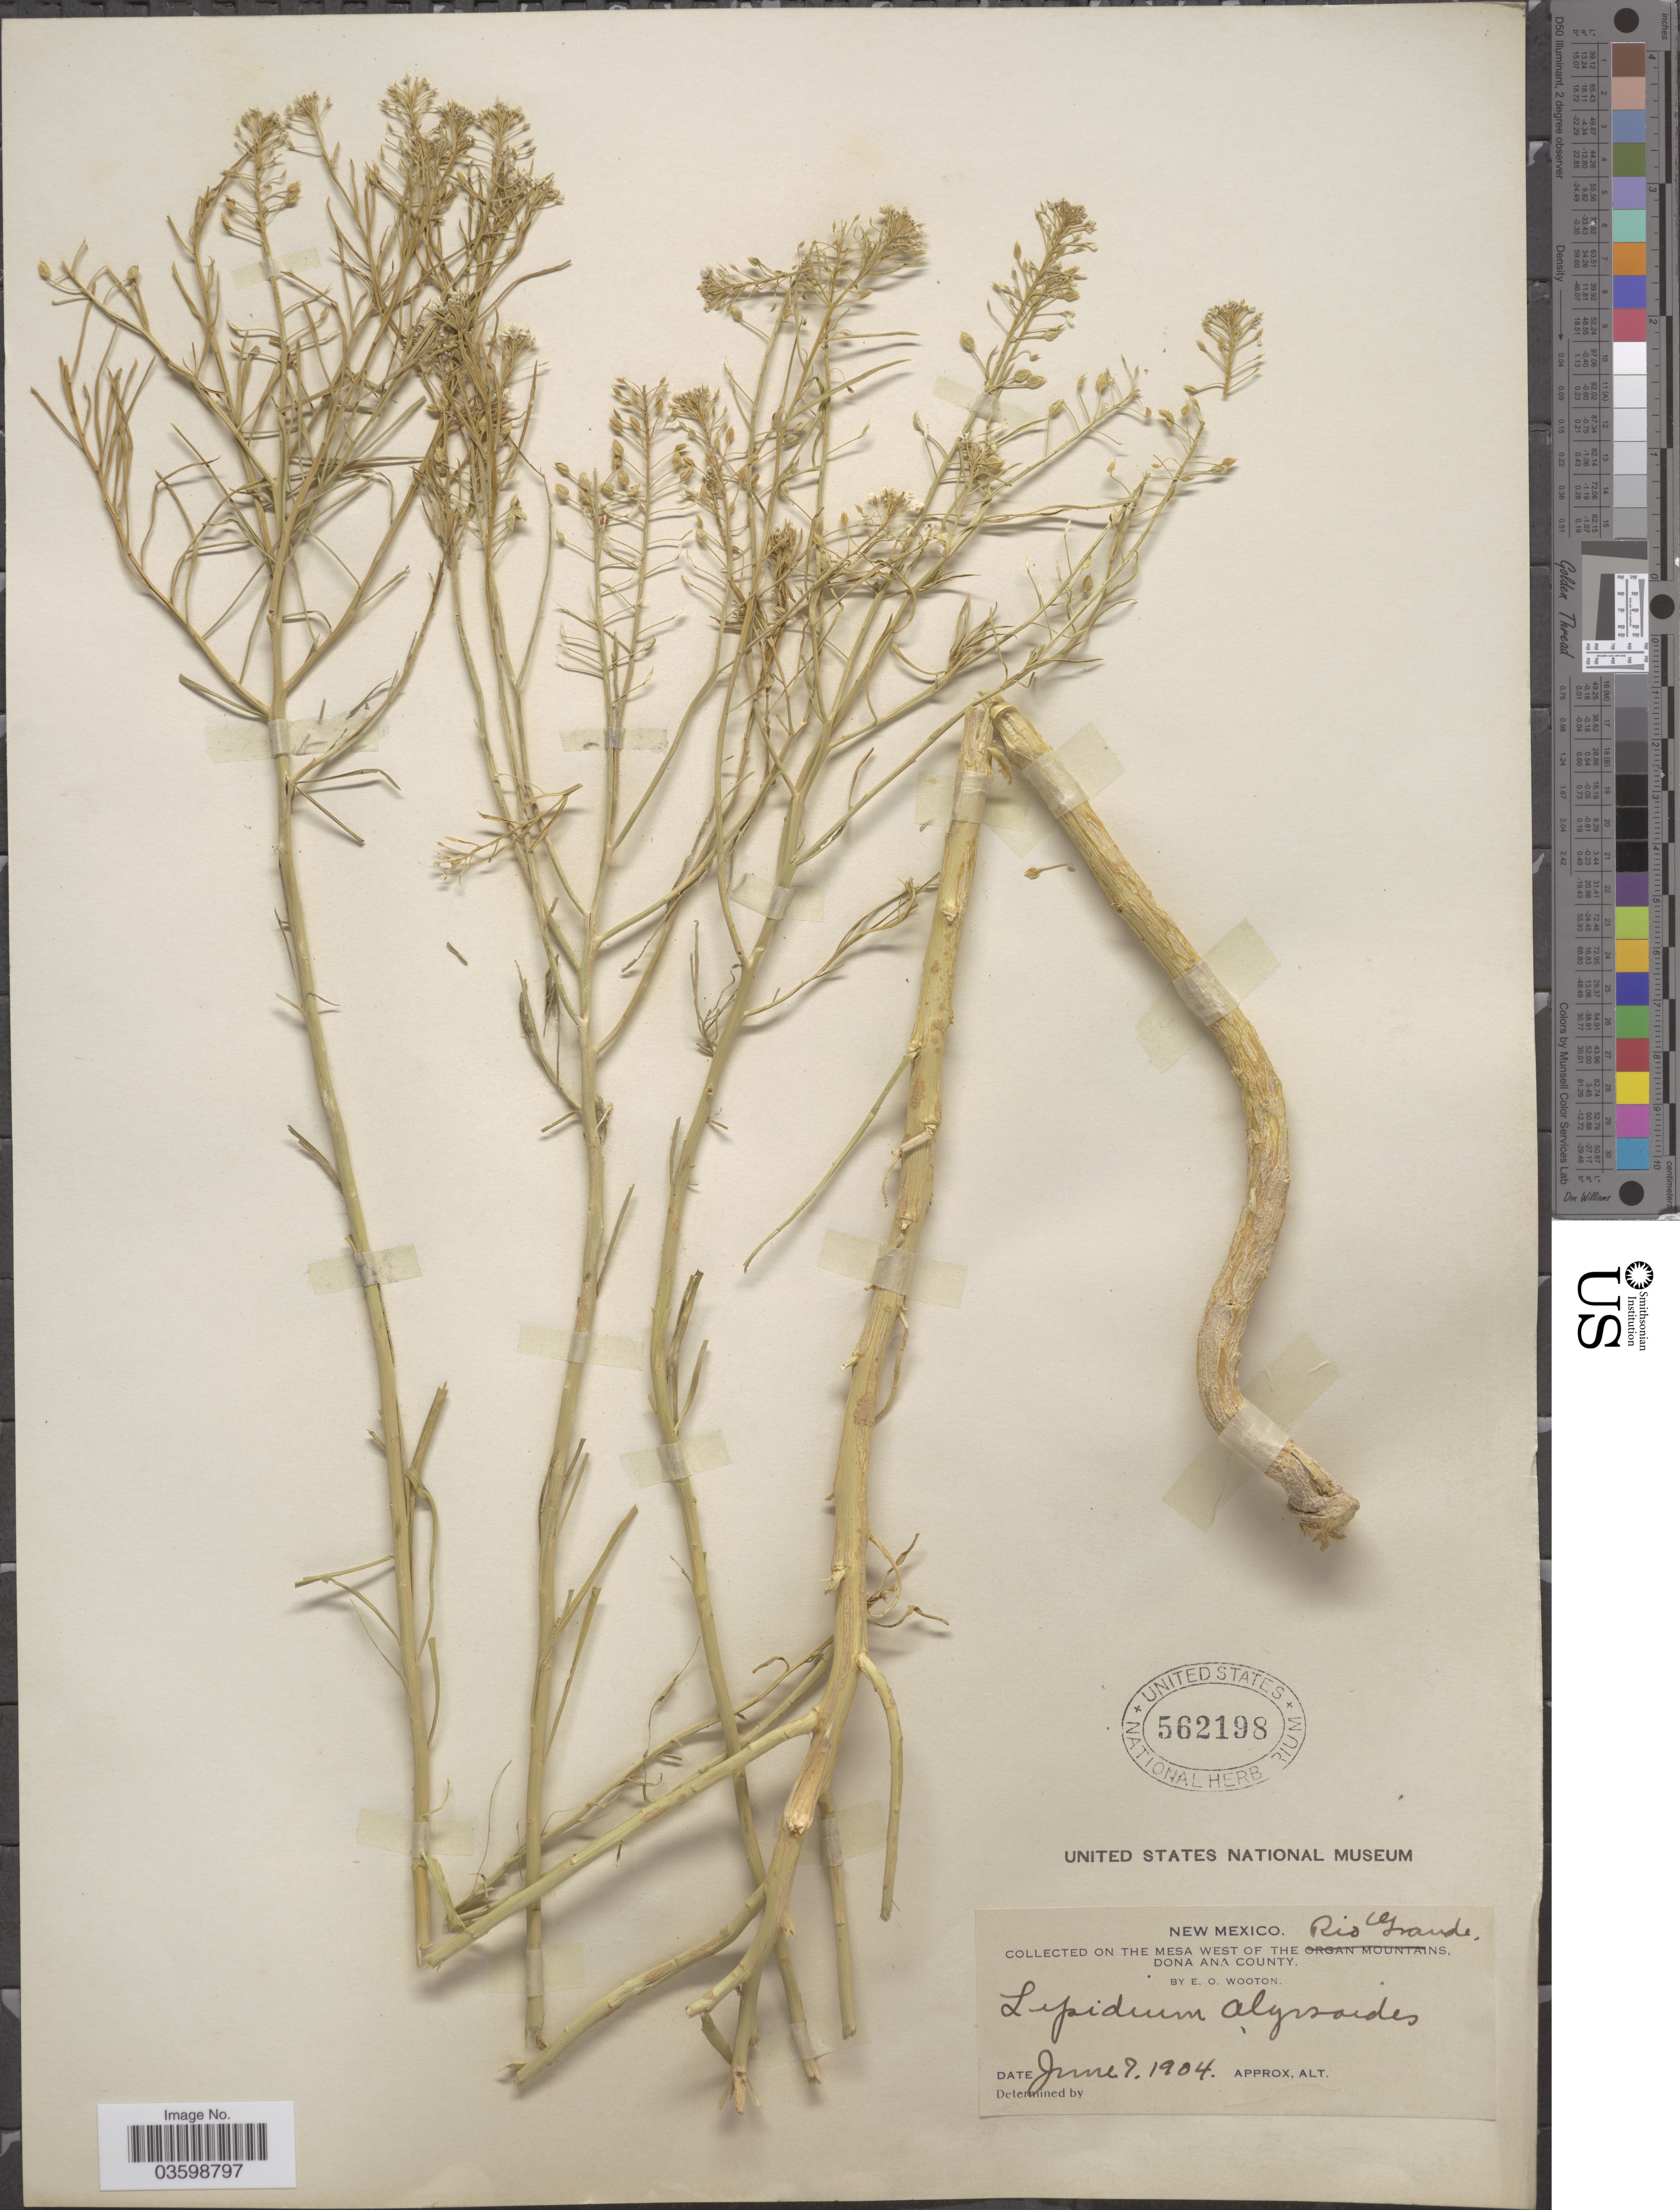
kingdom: Plantae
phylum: Tracheophyta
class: Magnoliopsida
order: Brassicales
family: Brassicaceae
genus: Lepidium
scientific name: Lepidium montanum var. alyssoides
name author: (A. Gray) M.E. Jones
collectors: E. O. Wooton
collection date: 1904-06-07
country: United States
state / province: New Mexico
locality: On the Mesa West of the Rio Grande, Dona Ana County.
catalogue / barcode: US 562198